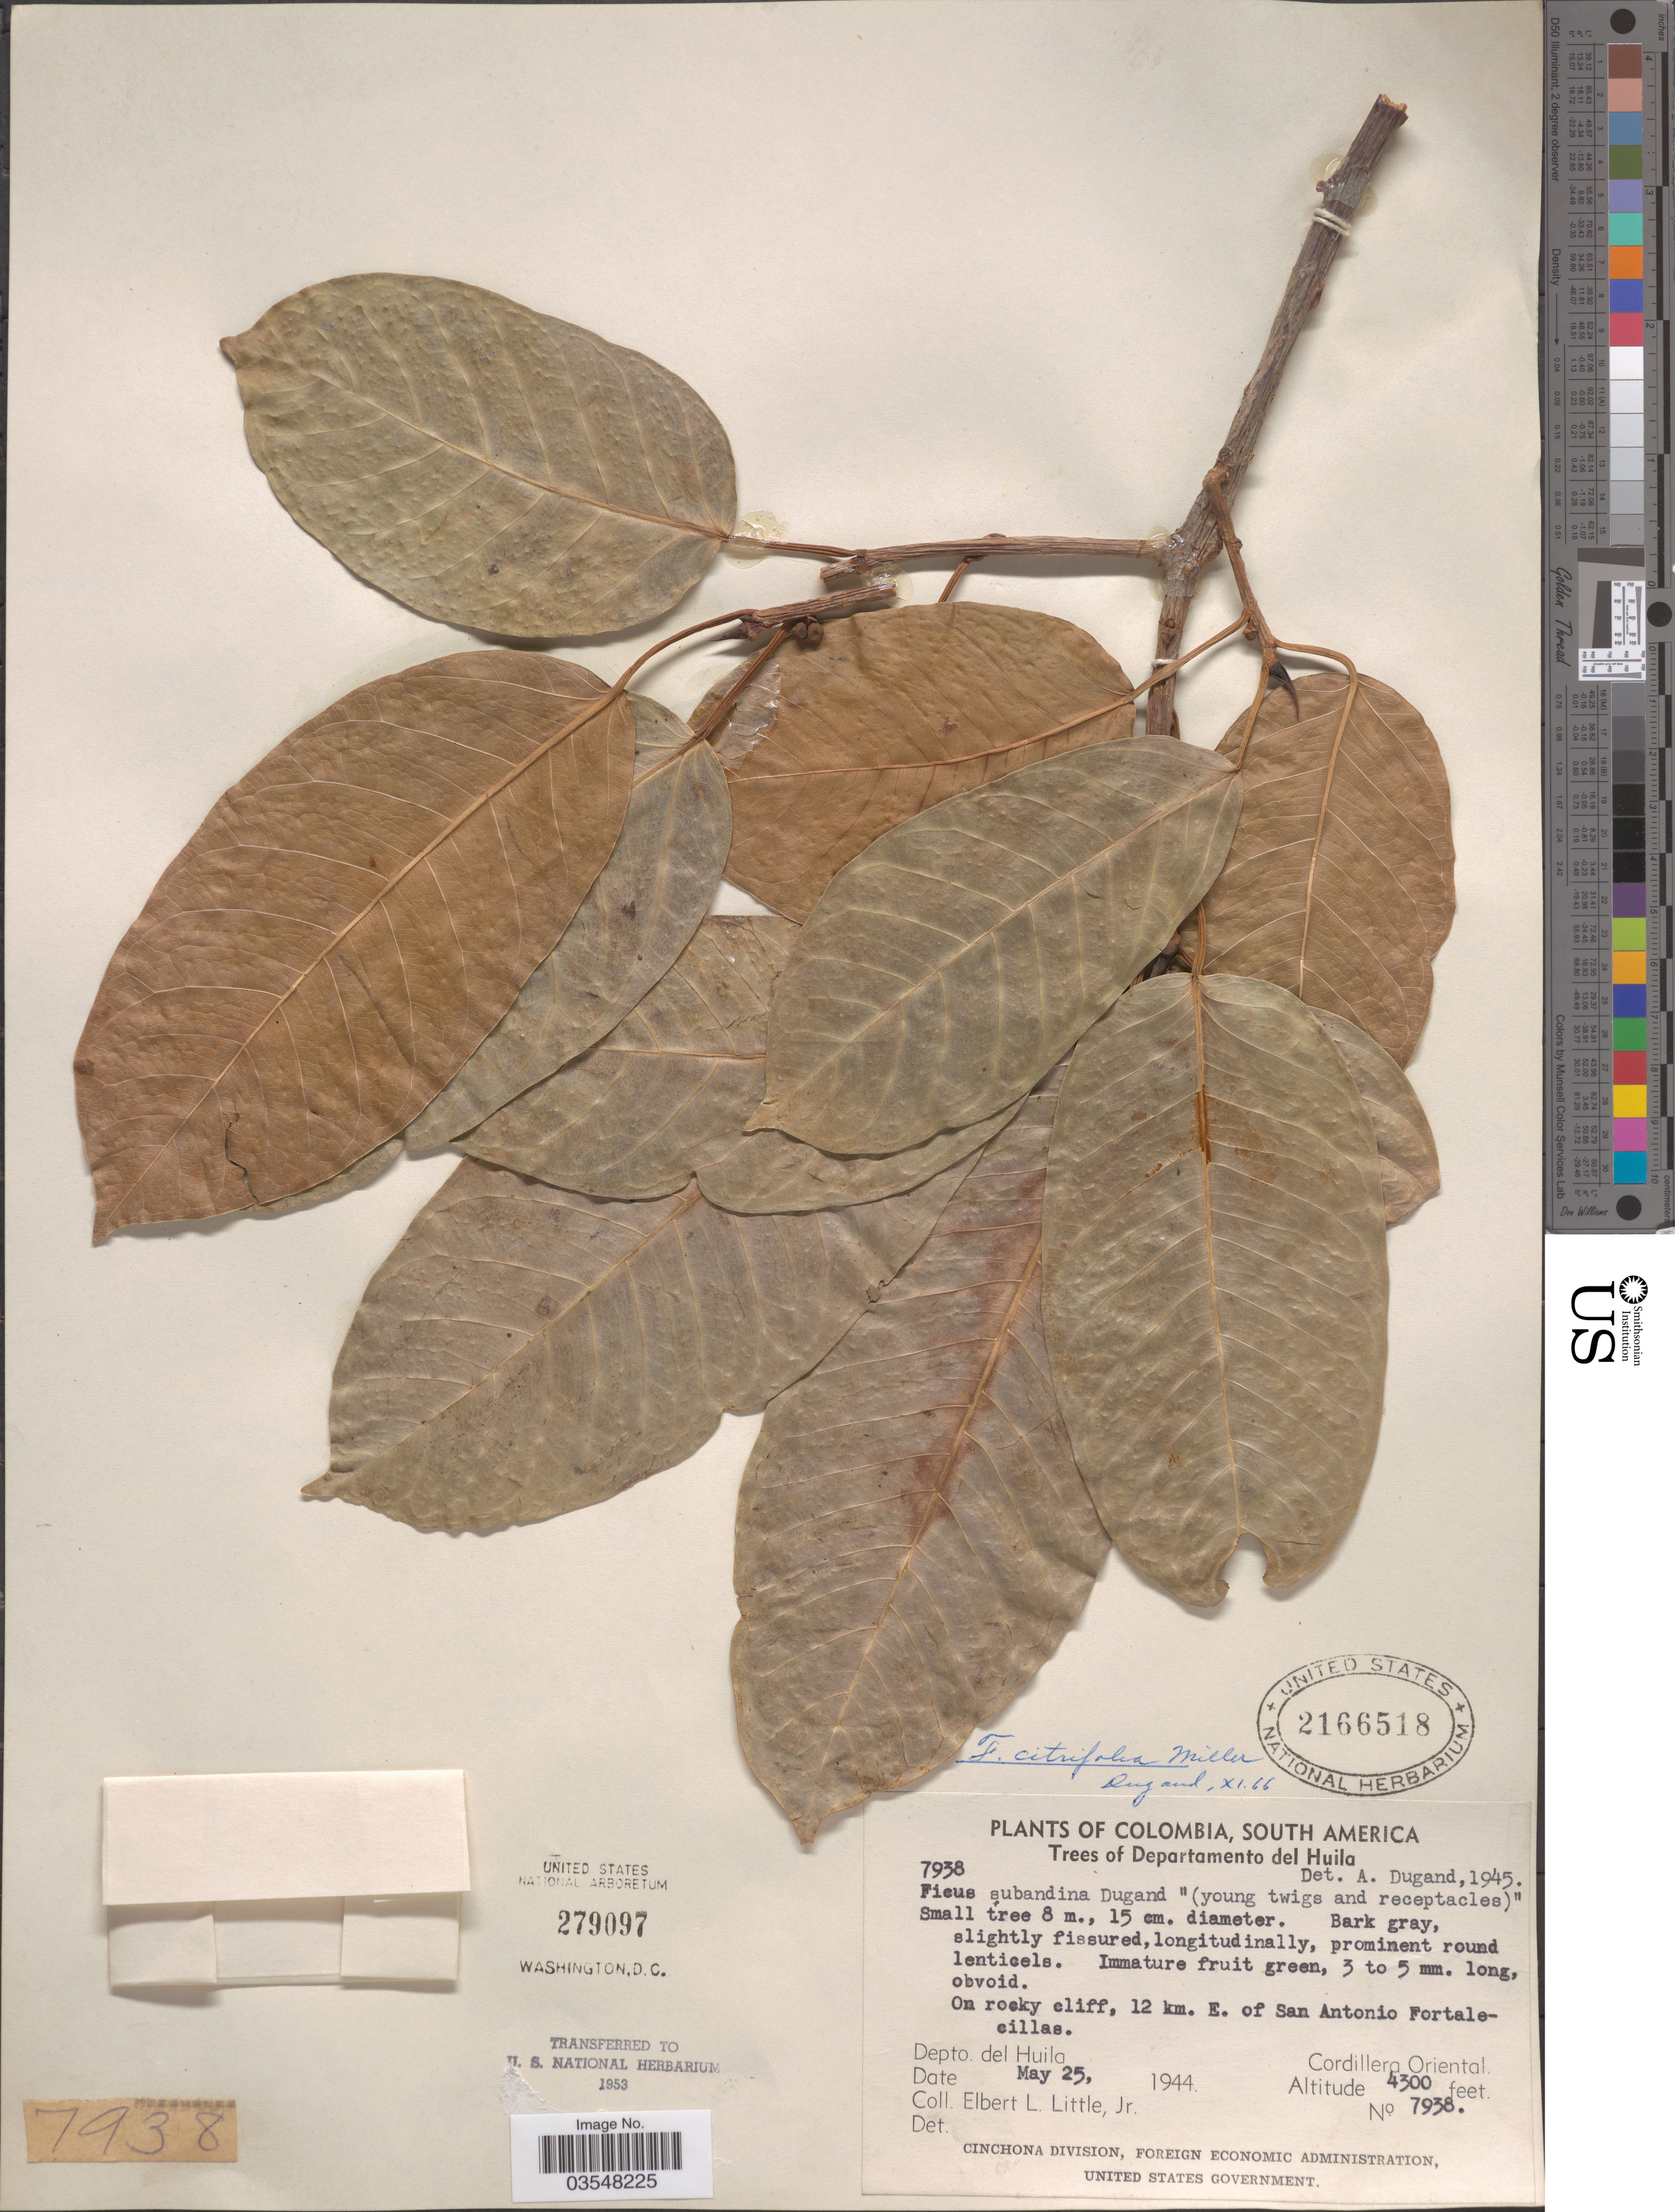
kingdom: Plantae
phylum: Tracheophyta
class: Magnoliopsida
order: Rosales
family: Moraceae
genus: Ficus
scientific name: Ficus citrifolia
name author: Mill.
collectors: E. L. Little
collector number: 7938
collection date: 1944-05-25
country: Colombia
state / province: Huila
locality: Departamento del Huila. On rocky cliff, 12 km. E. of San Antonio Fortalecillas. Cordillera Oriental.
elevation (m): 1311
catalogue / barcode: US 2166518